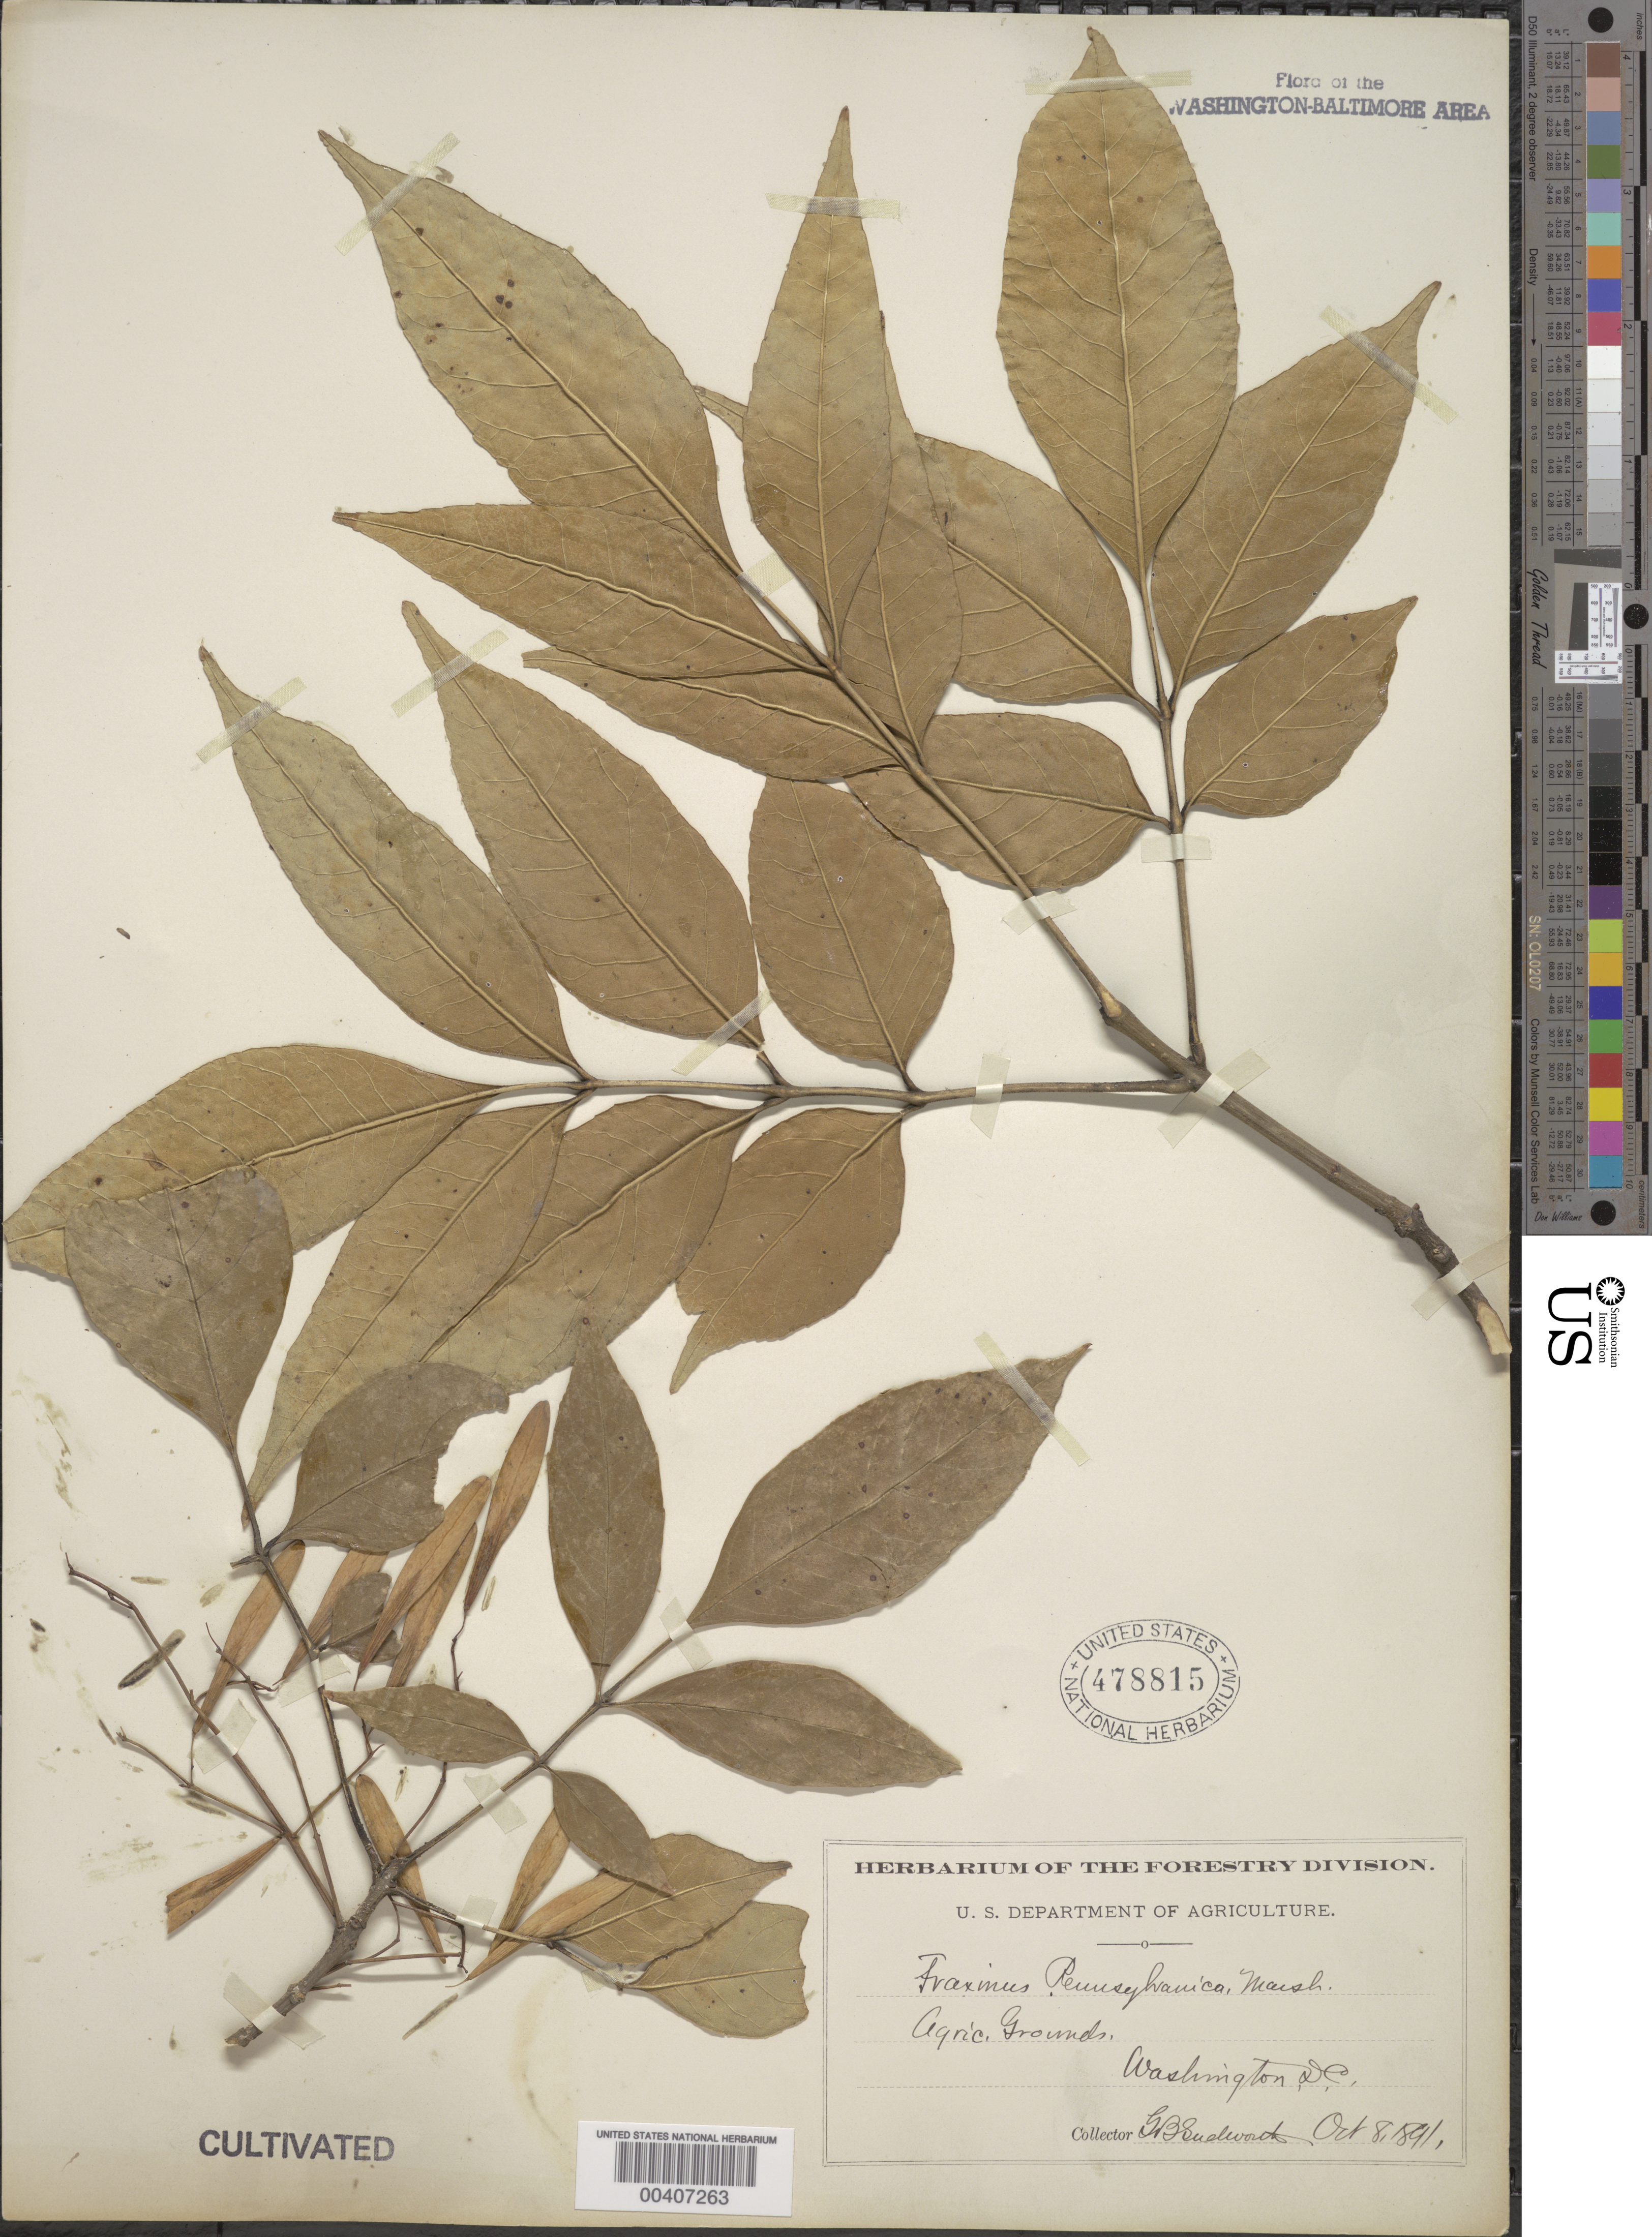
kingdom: Plantae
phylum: Tracheophyta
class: Magnoliopsida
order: Lamiales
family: Oleaceae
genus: Fraxinus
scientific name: Fraxinus pennsylvanica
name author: Marshall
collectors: G. B. Sudworth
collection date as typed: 08 Oct 1891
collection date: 1891-10-08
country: United States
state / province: District of Columbia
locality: Agriculture grounds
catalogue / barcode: US 478815